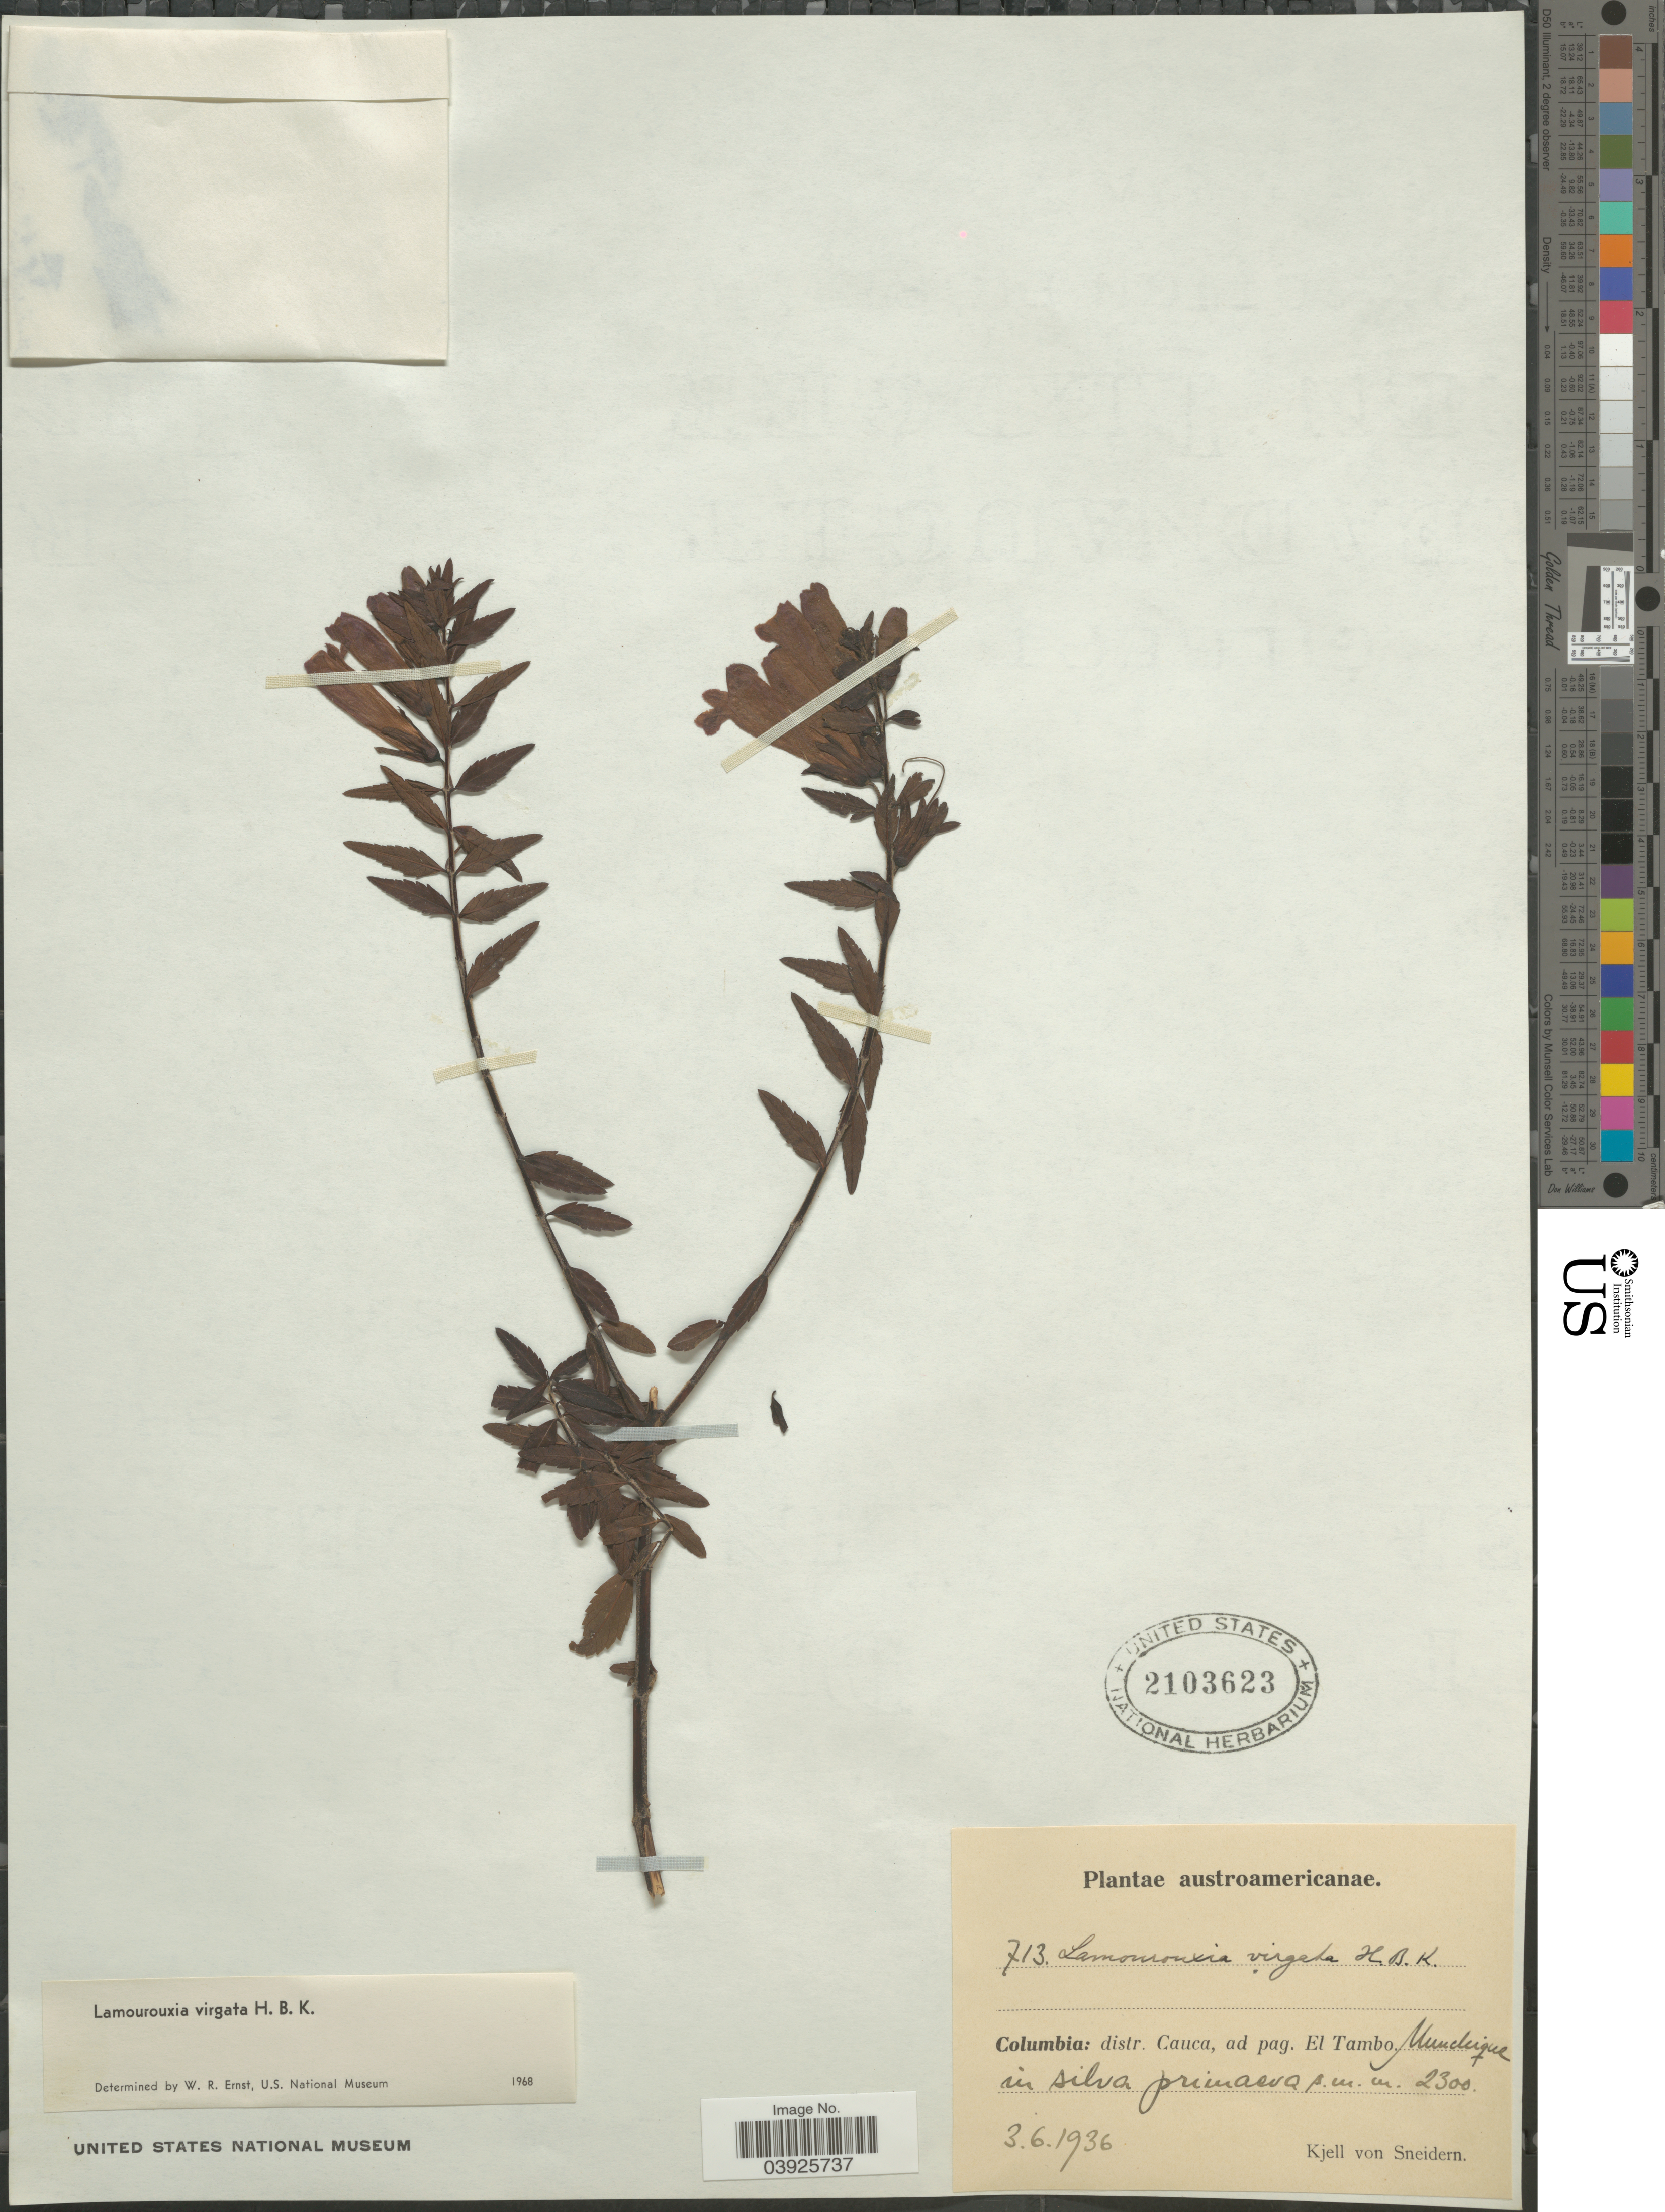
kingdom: Plantae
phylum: Tracheophyta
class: Magnoliopsida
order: Lamiales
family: Orobanchaceae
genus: Lamourouxia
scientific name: Lamourouxia virgata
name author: Kunth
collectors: K. von Sneidern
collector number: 713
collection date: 1936-06-03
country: Colombia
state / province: Cauca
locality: Austroamericanae. Distr. Cauca, ad pag. El Tambo Munderique in silva primaeva.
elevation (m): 2300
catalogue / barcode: US 2103623